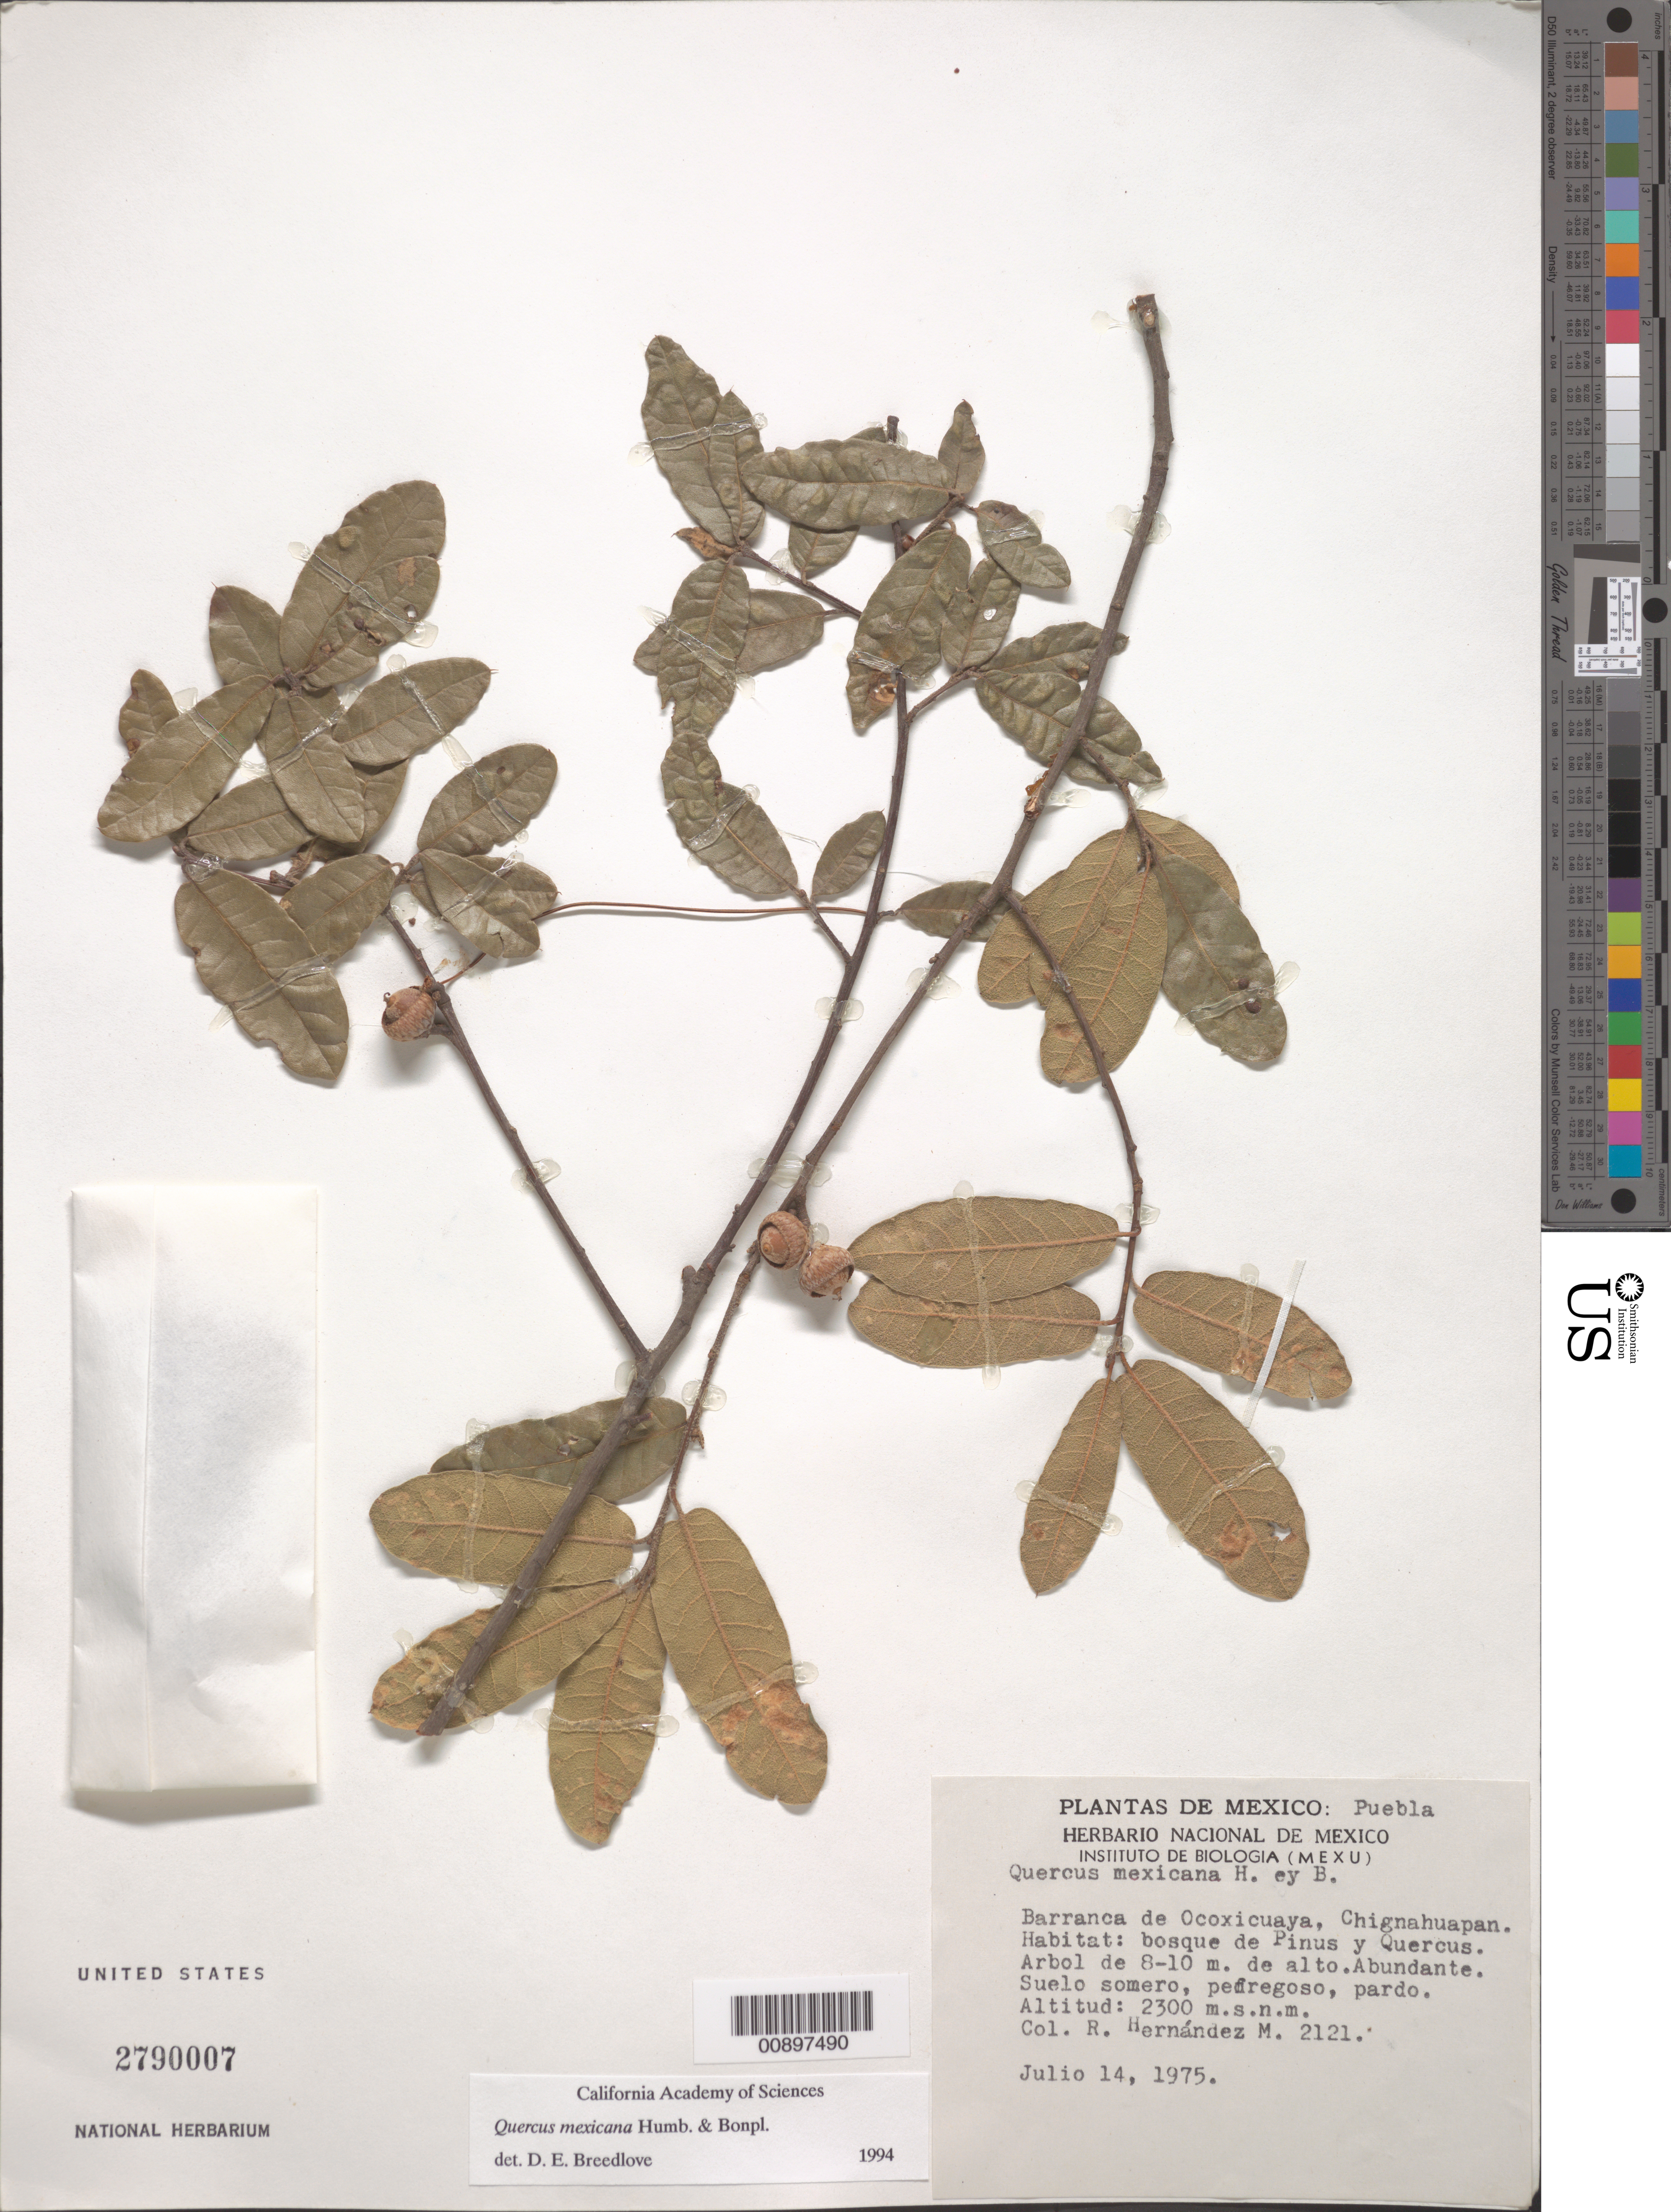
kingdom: Plantae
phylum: Tracheophyta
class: Magnoliopsida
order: Fagales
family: Fagaceae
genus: Quercus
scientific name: Quercus mexicana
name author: Humb. & Bonpl.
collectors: R. M. Hernandez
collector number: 2121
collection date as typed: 14 Jul 1975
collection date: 1975-07-14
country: Mexico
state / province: Puebla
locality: Barranca de Ocoxicuaya, Chignahuapan.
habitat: Bosque de Pinus y Quercus. Suelo somero, pedregoso, pardo.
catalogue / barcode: US 2790007